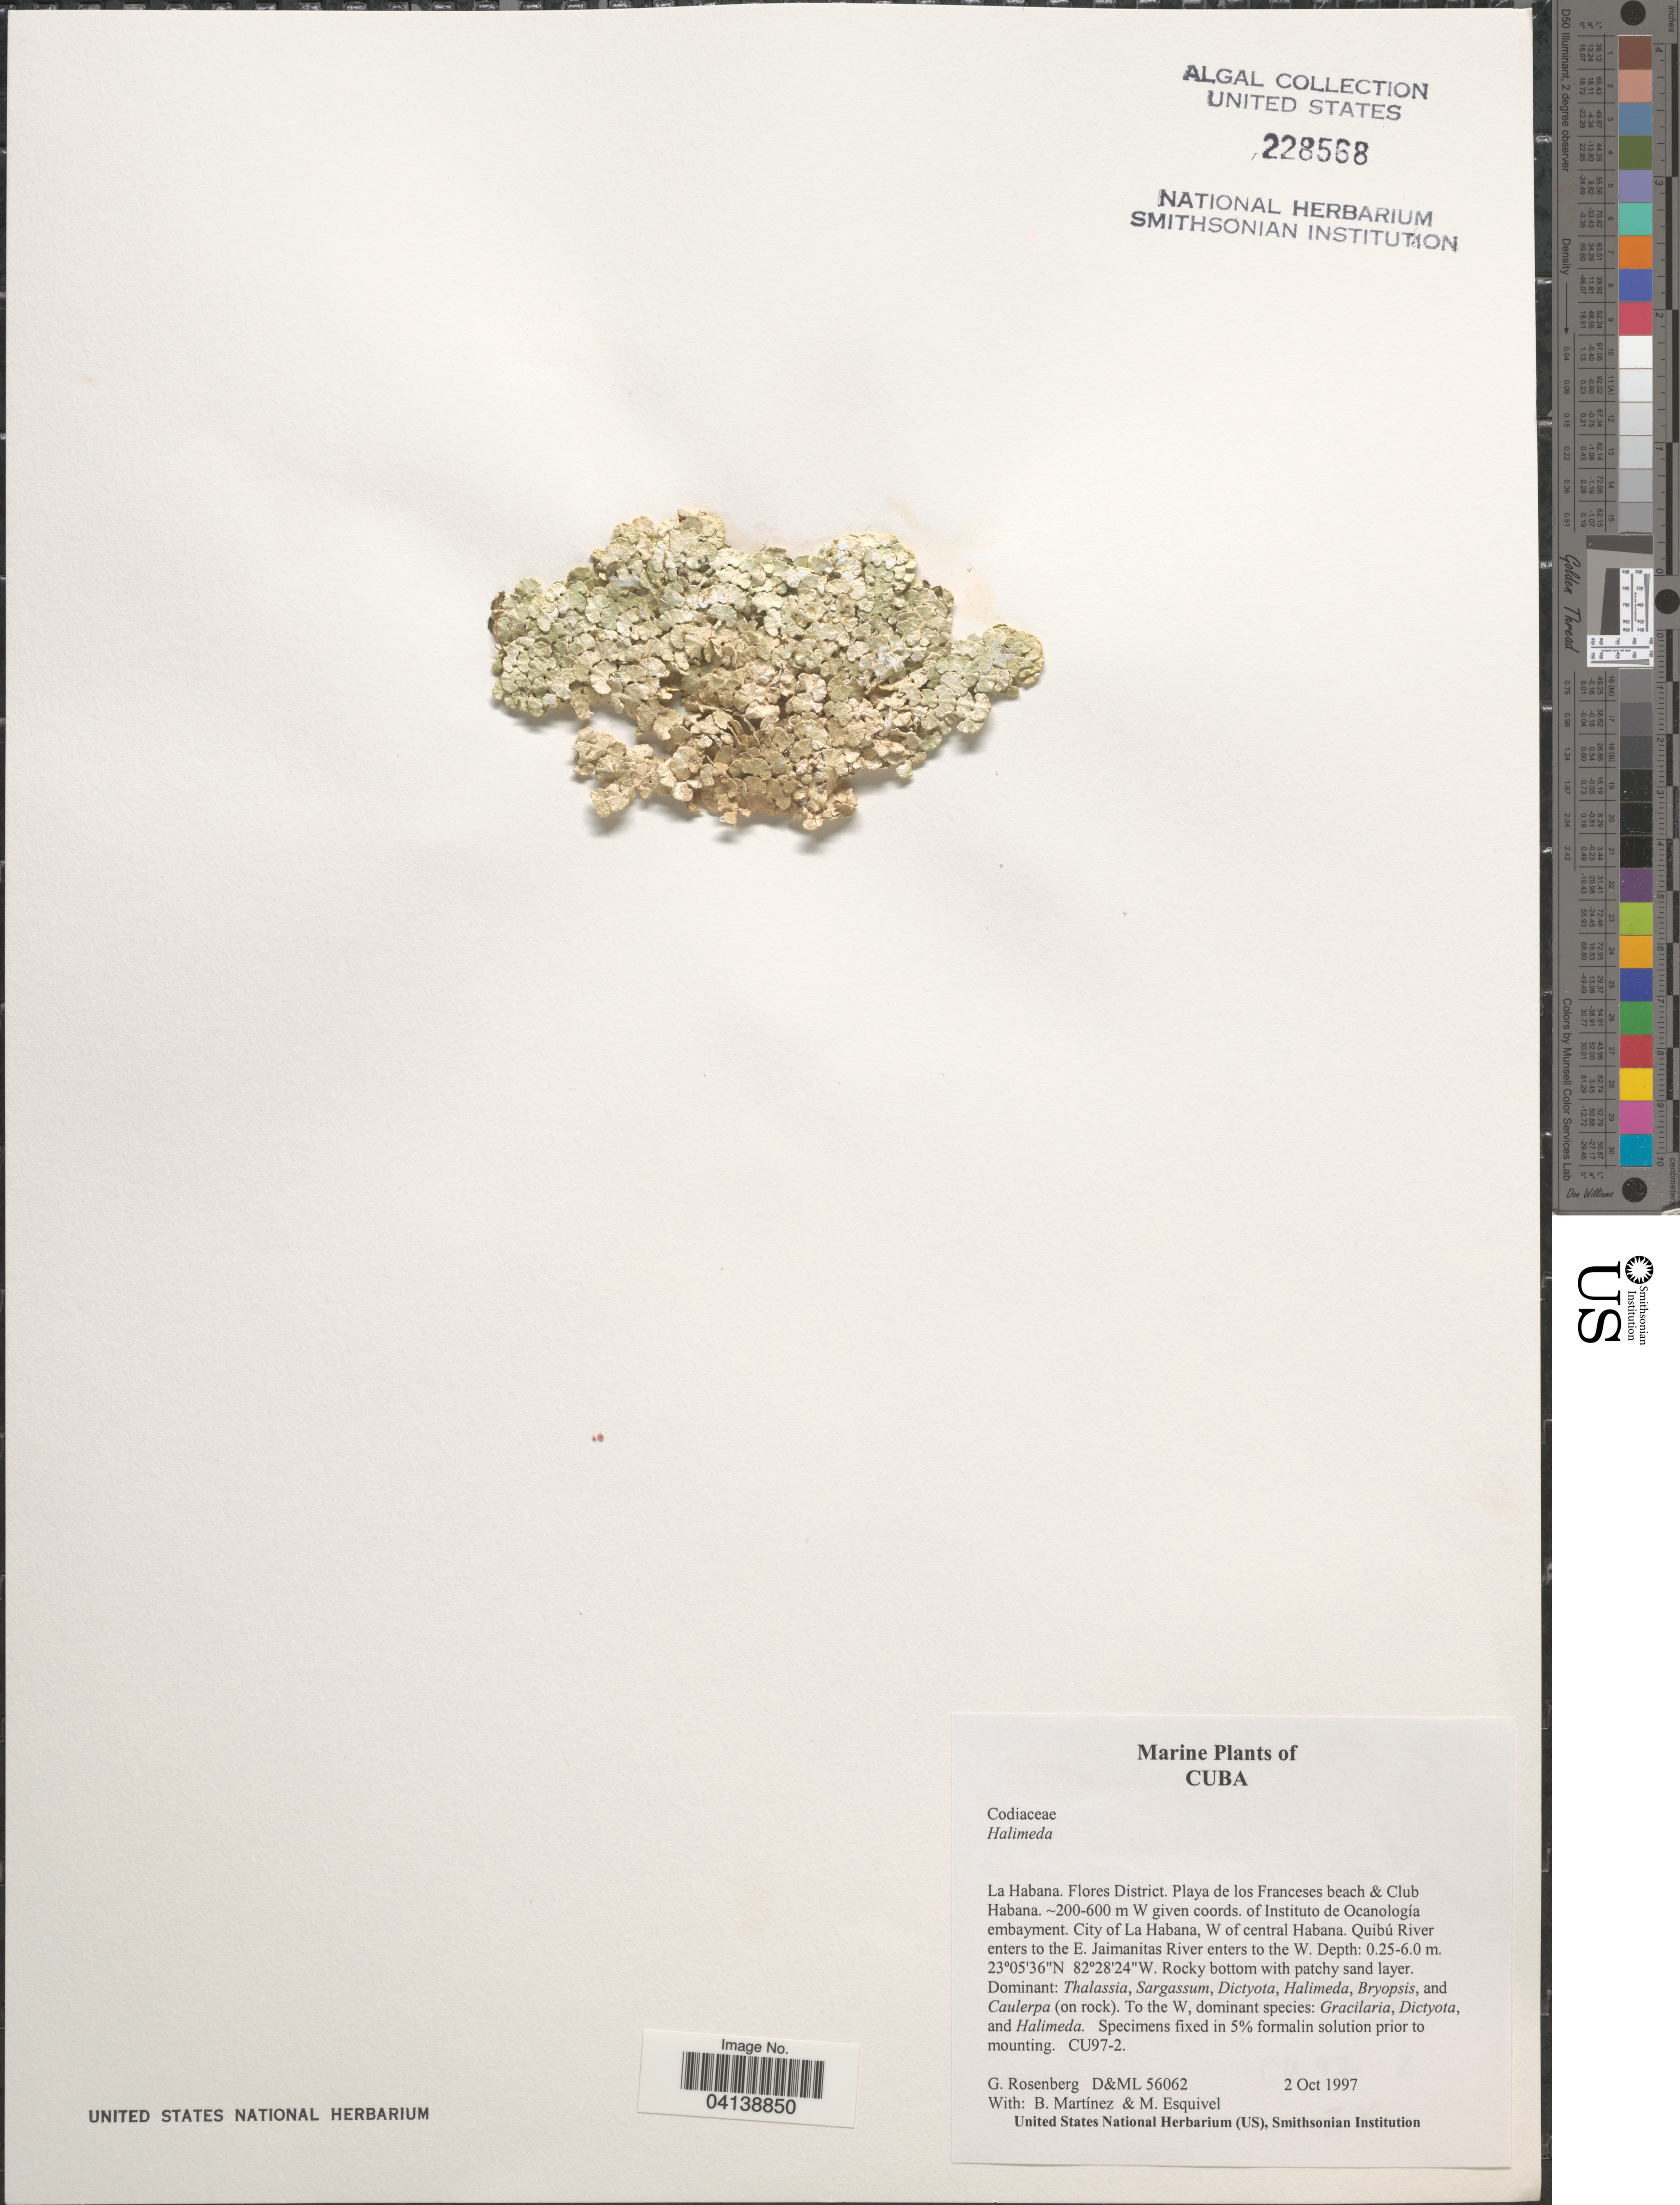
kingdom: Plantae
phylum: Chlorophyta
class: Ulvophyceae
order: Bryopsidales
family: Halimedaceae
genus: Halimeda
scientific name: Halimeda sp.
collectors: G. Rosenberg, B. Martinez & M. Esquivel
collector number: D&ML56062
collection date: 1997-10-02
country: Cuba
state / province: La Habana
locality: Flores District. Playa de los Franceses beach & Club Habana. W given coords. of Instituto de Oceanología embayment. City of La Habana, W of central Havana. Quibú River enters to the E. Jaimanitas River enters to the W.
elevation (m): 200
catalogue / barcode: US 228568